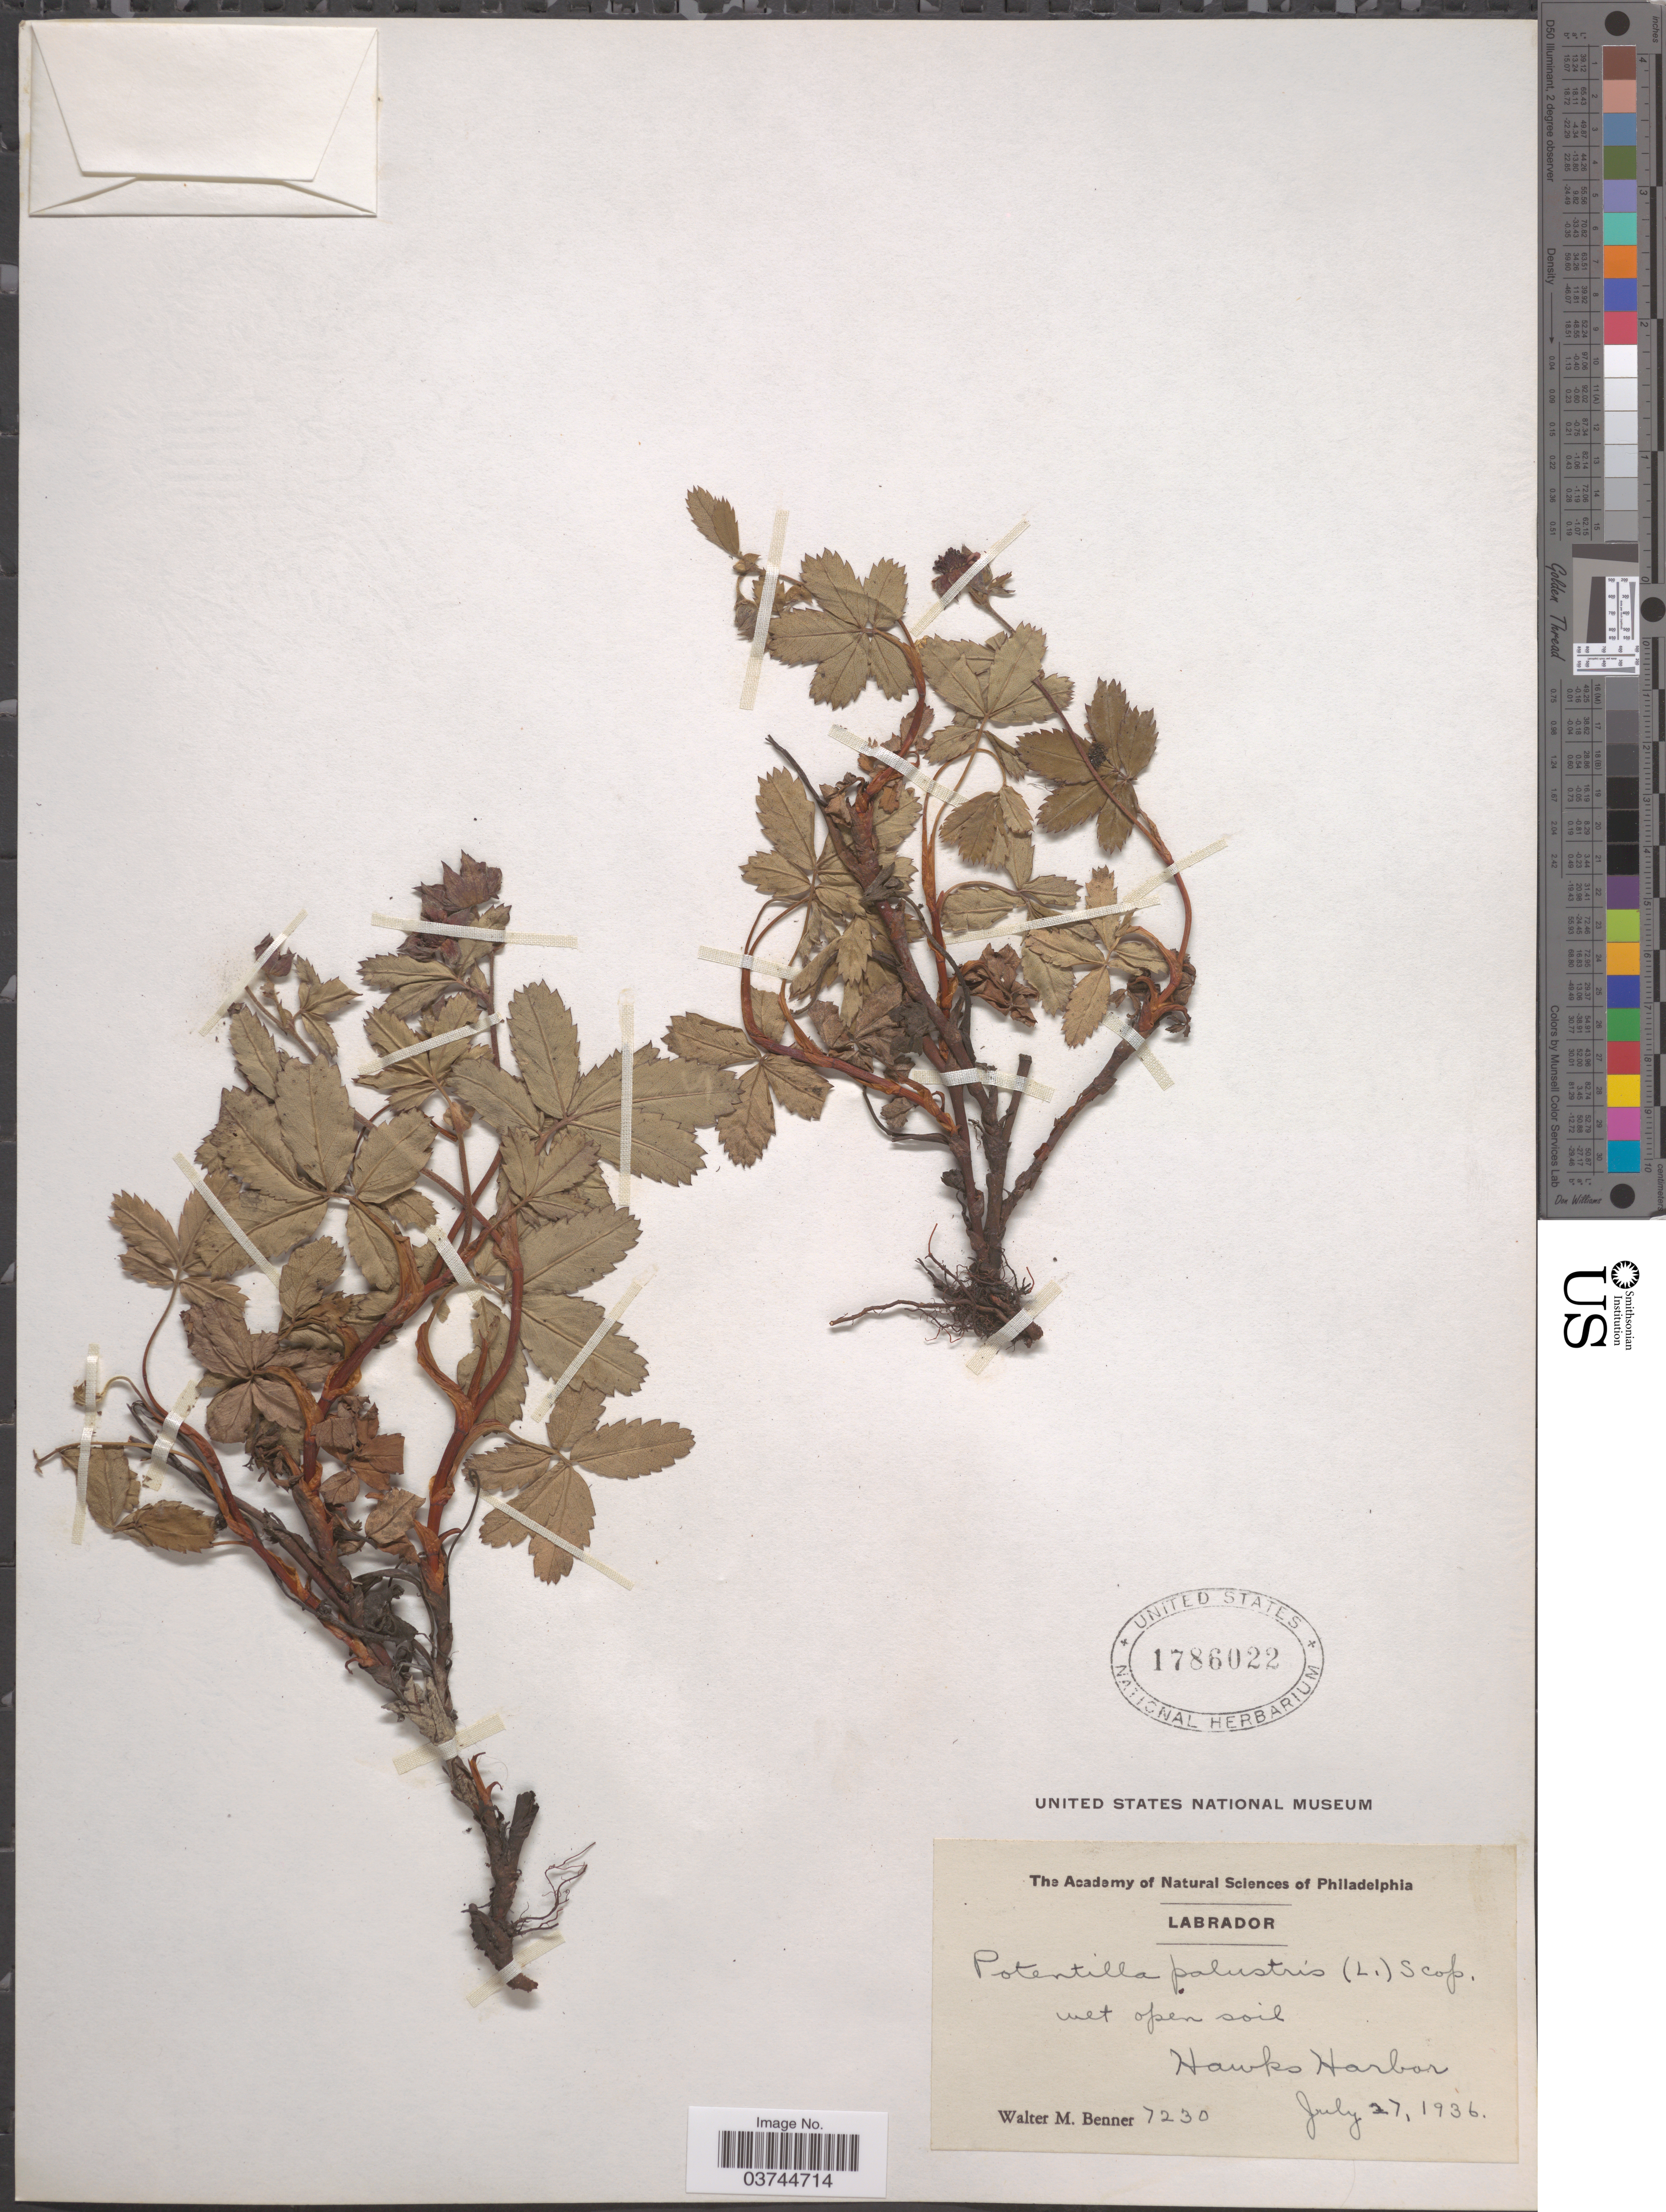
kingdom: Plantae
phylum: Tracheophyta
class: Magnoliopsida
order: Rosales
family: Rosaceae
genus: Comarum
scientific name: Comarum palustre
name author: L.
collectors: W. Benner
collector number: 7230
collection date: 1936-07-27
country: Canada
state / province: Newfoundland and Labrador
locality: Labrador. Hawks Harbor.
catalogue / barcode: US 1786022